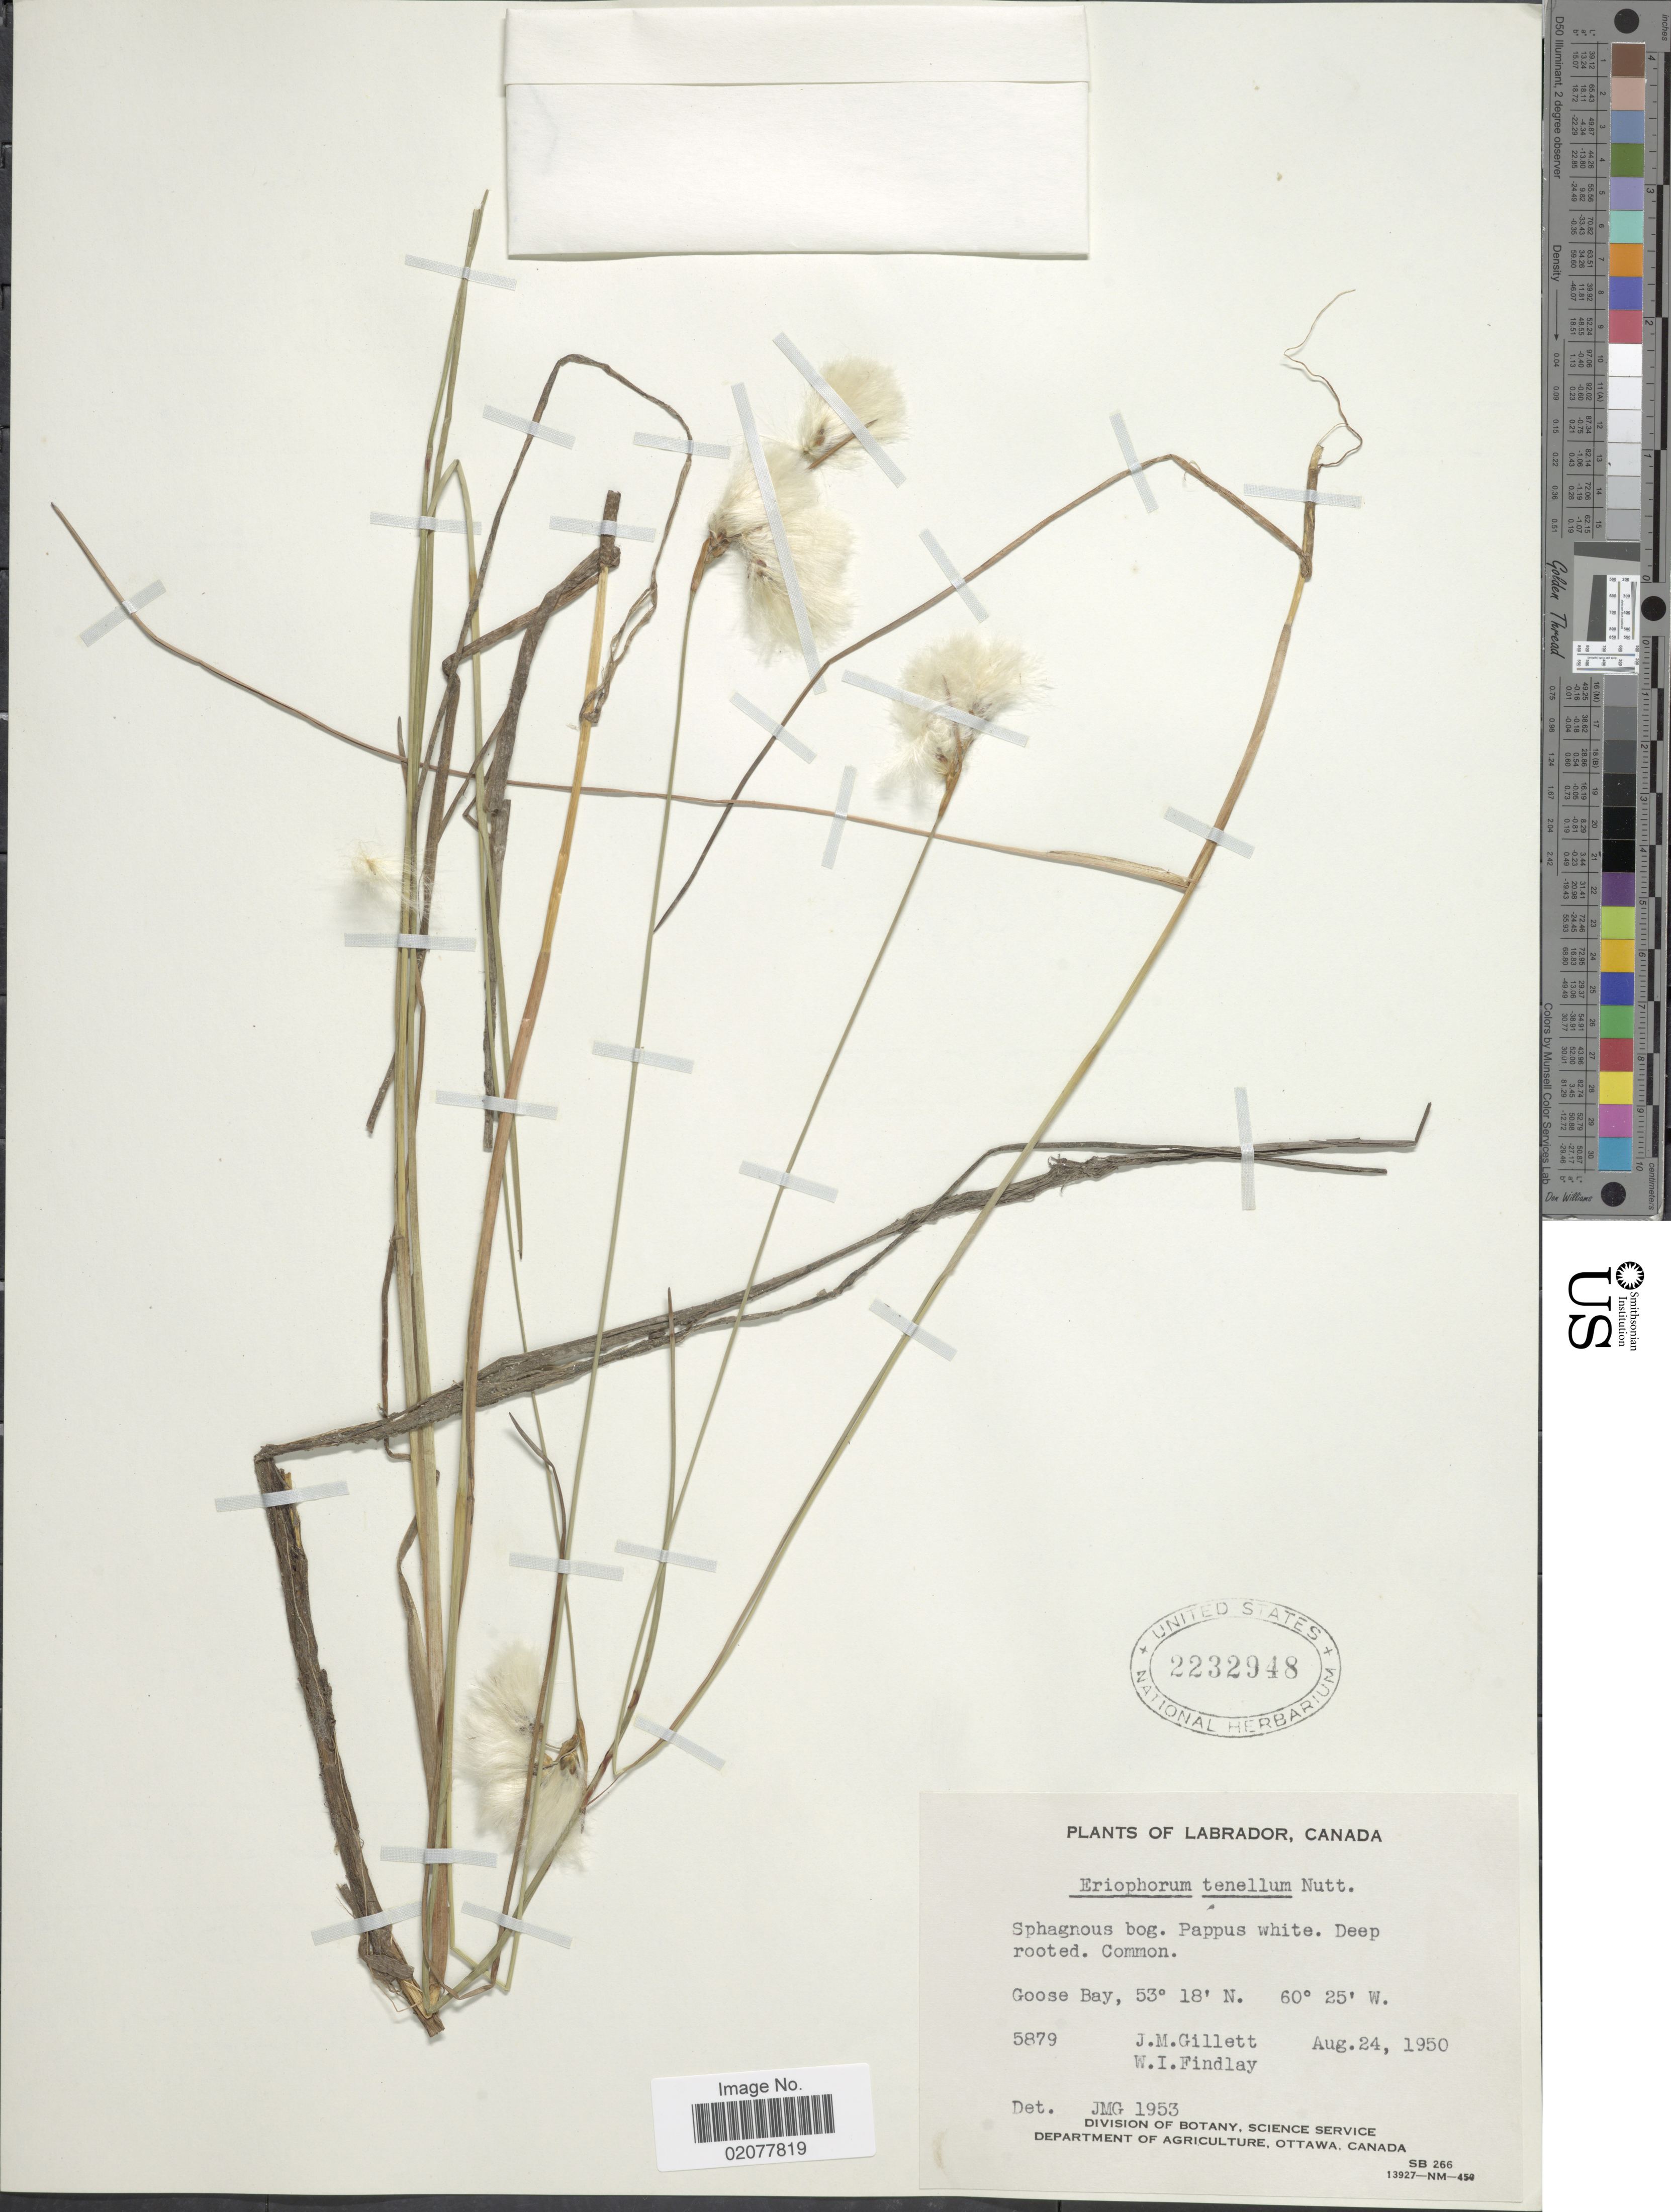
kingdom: Plantae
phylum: Tracheophyta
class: Liliopsida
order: Poales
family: Cyperaceae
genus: Eriophorum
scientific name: Eriophorum tenellum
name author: Nutt.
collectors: J. M. Gillett & W. Findlay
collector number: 5879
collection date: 1950-08-24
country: Canada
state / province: Newfoundland and Labrador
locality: Labrador. Goose Bay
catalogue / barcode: US 2232948